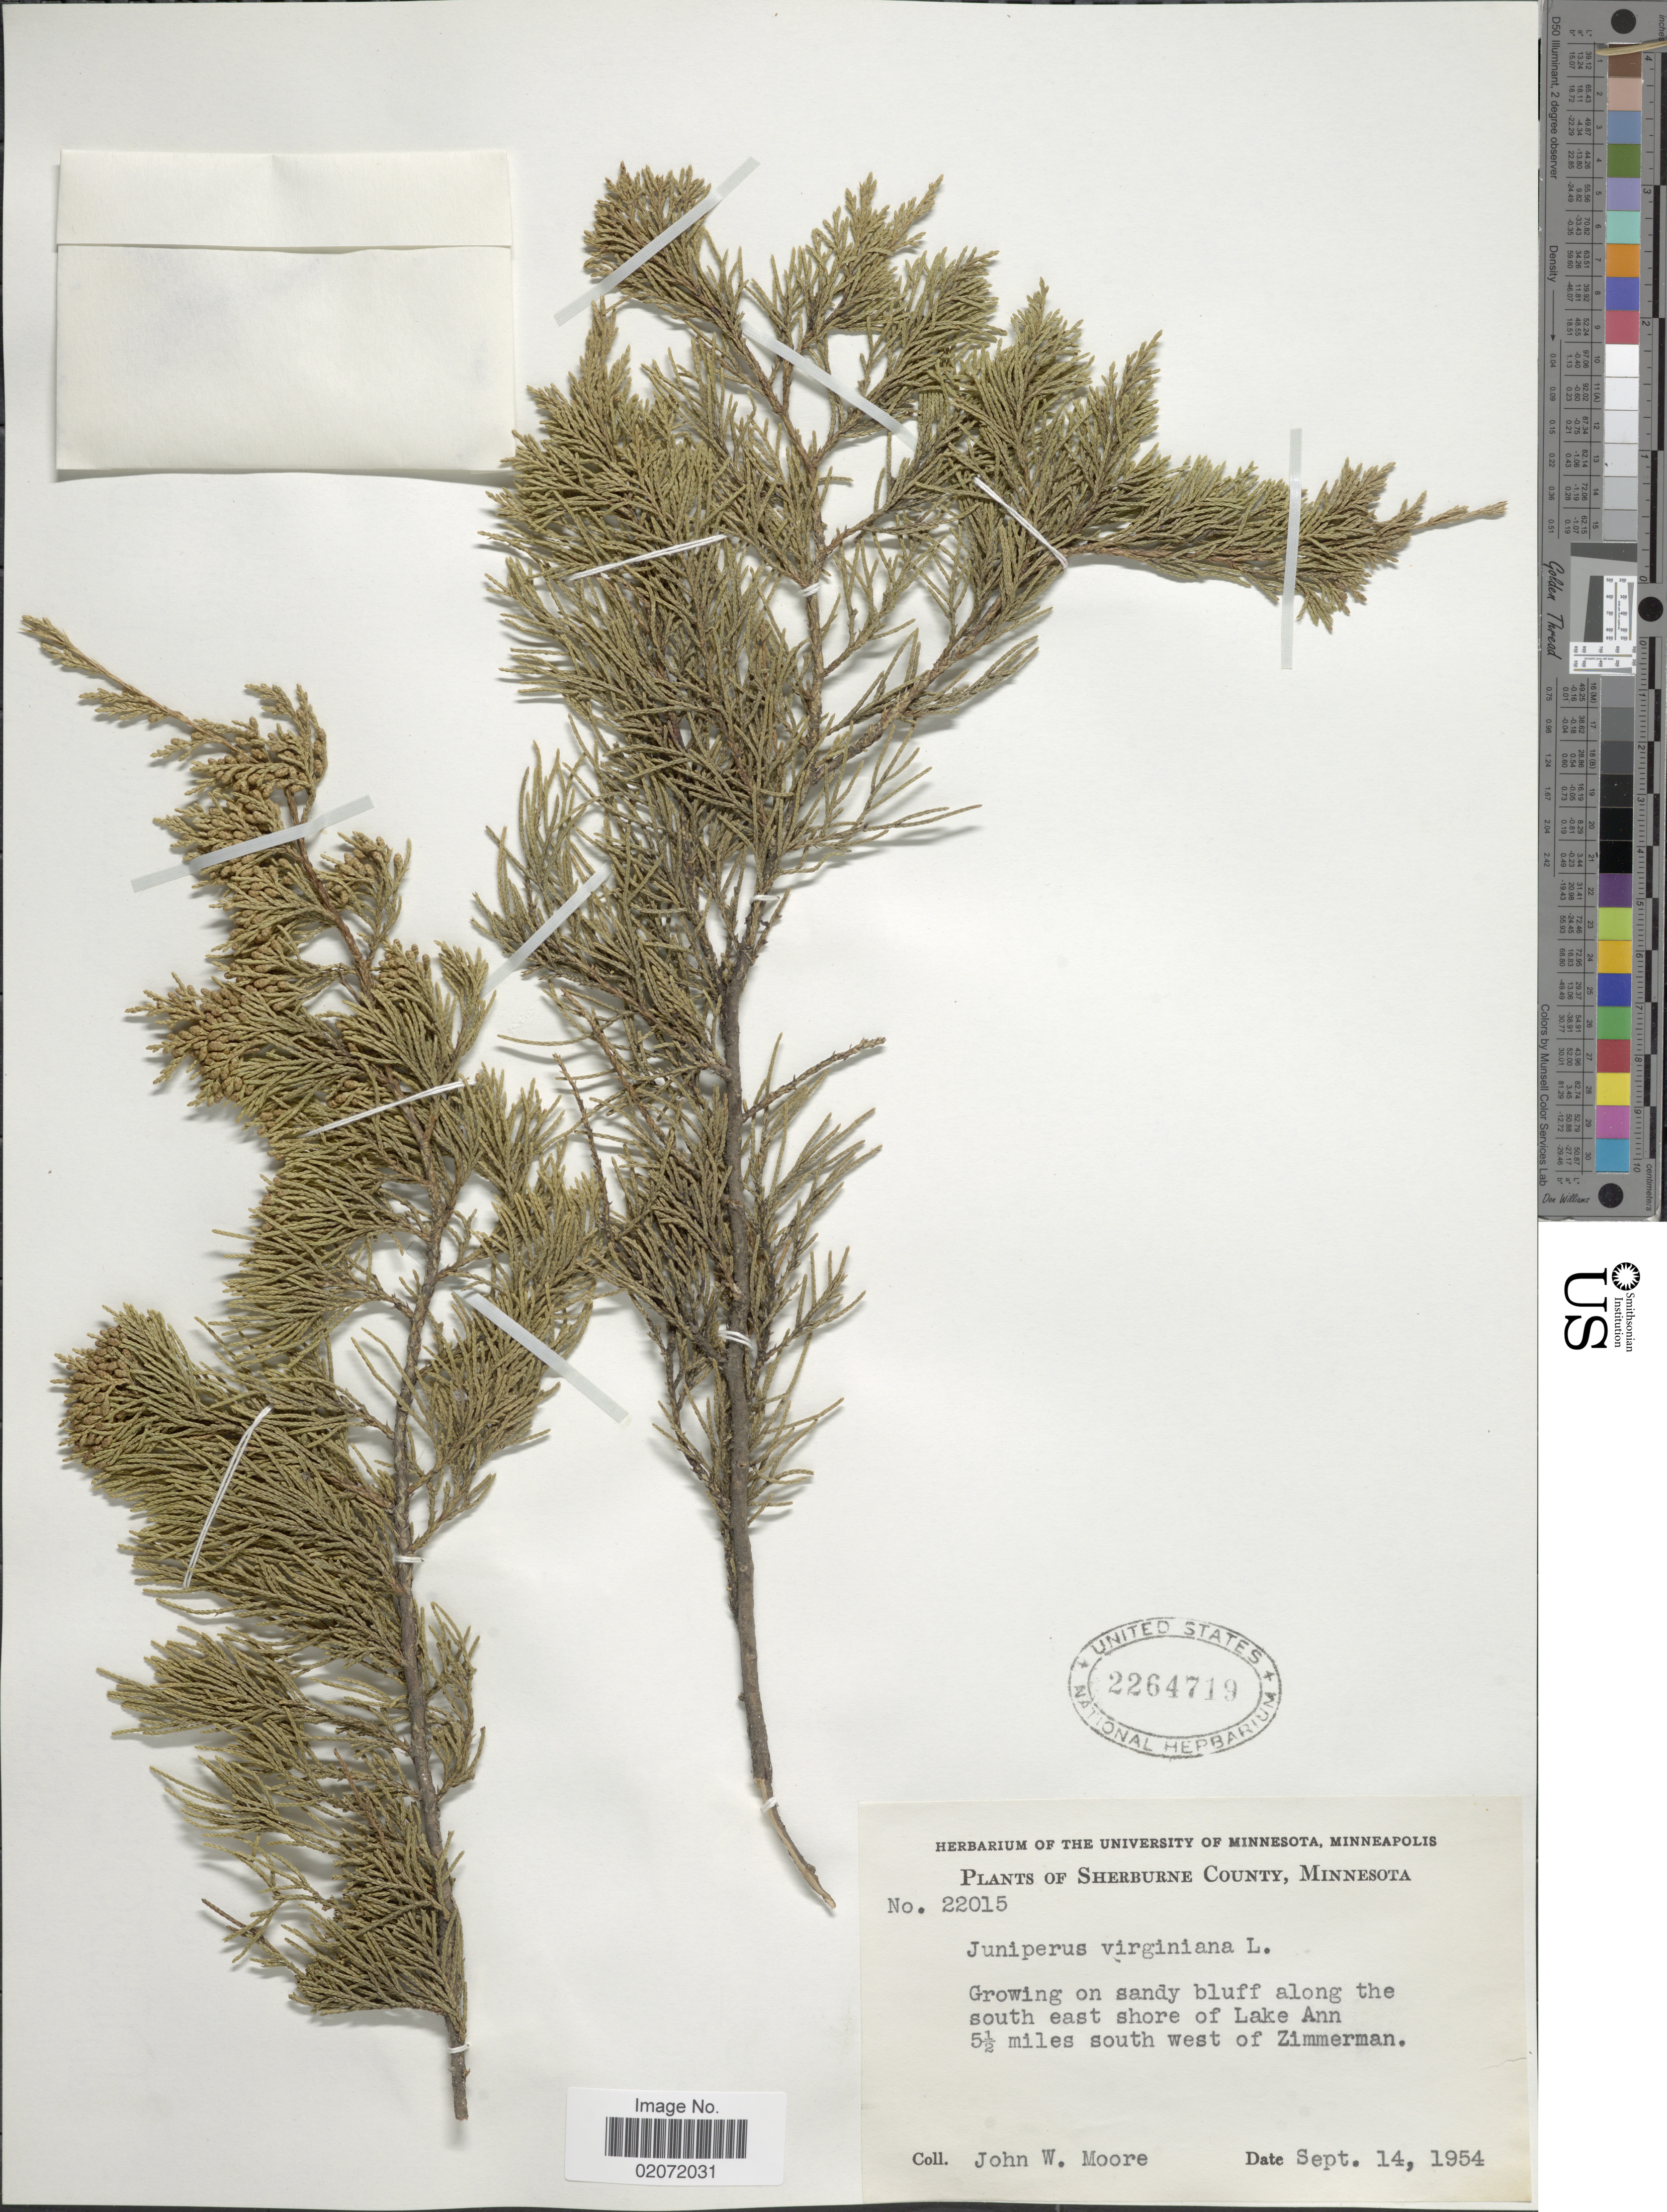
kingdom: Plantae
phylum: Tracheophyta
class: Pinopsida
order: Pinales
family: Cupressaceae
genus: Juniperus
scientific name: Juniperus virginiana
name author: L.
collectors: J. Moore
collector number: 22015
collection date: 1954-09-14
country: United States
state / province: Minnesota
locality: Sherburne County, along the south east shore of Lake Ann, 5 1/2 miles south west of Zimmerman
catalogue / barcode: US 2264719